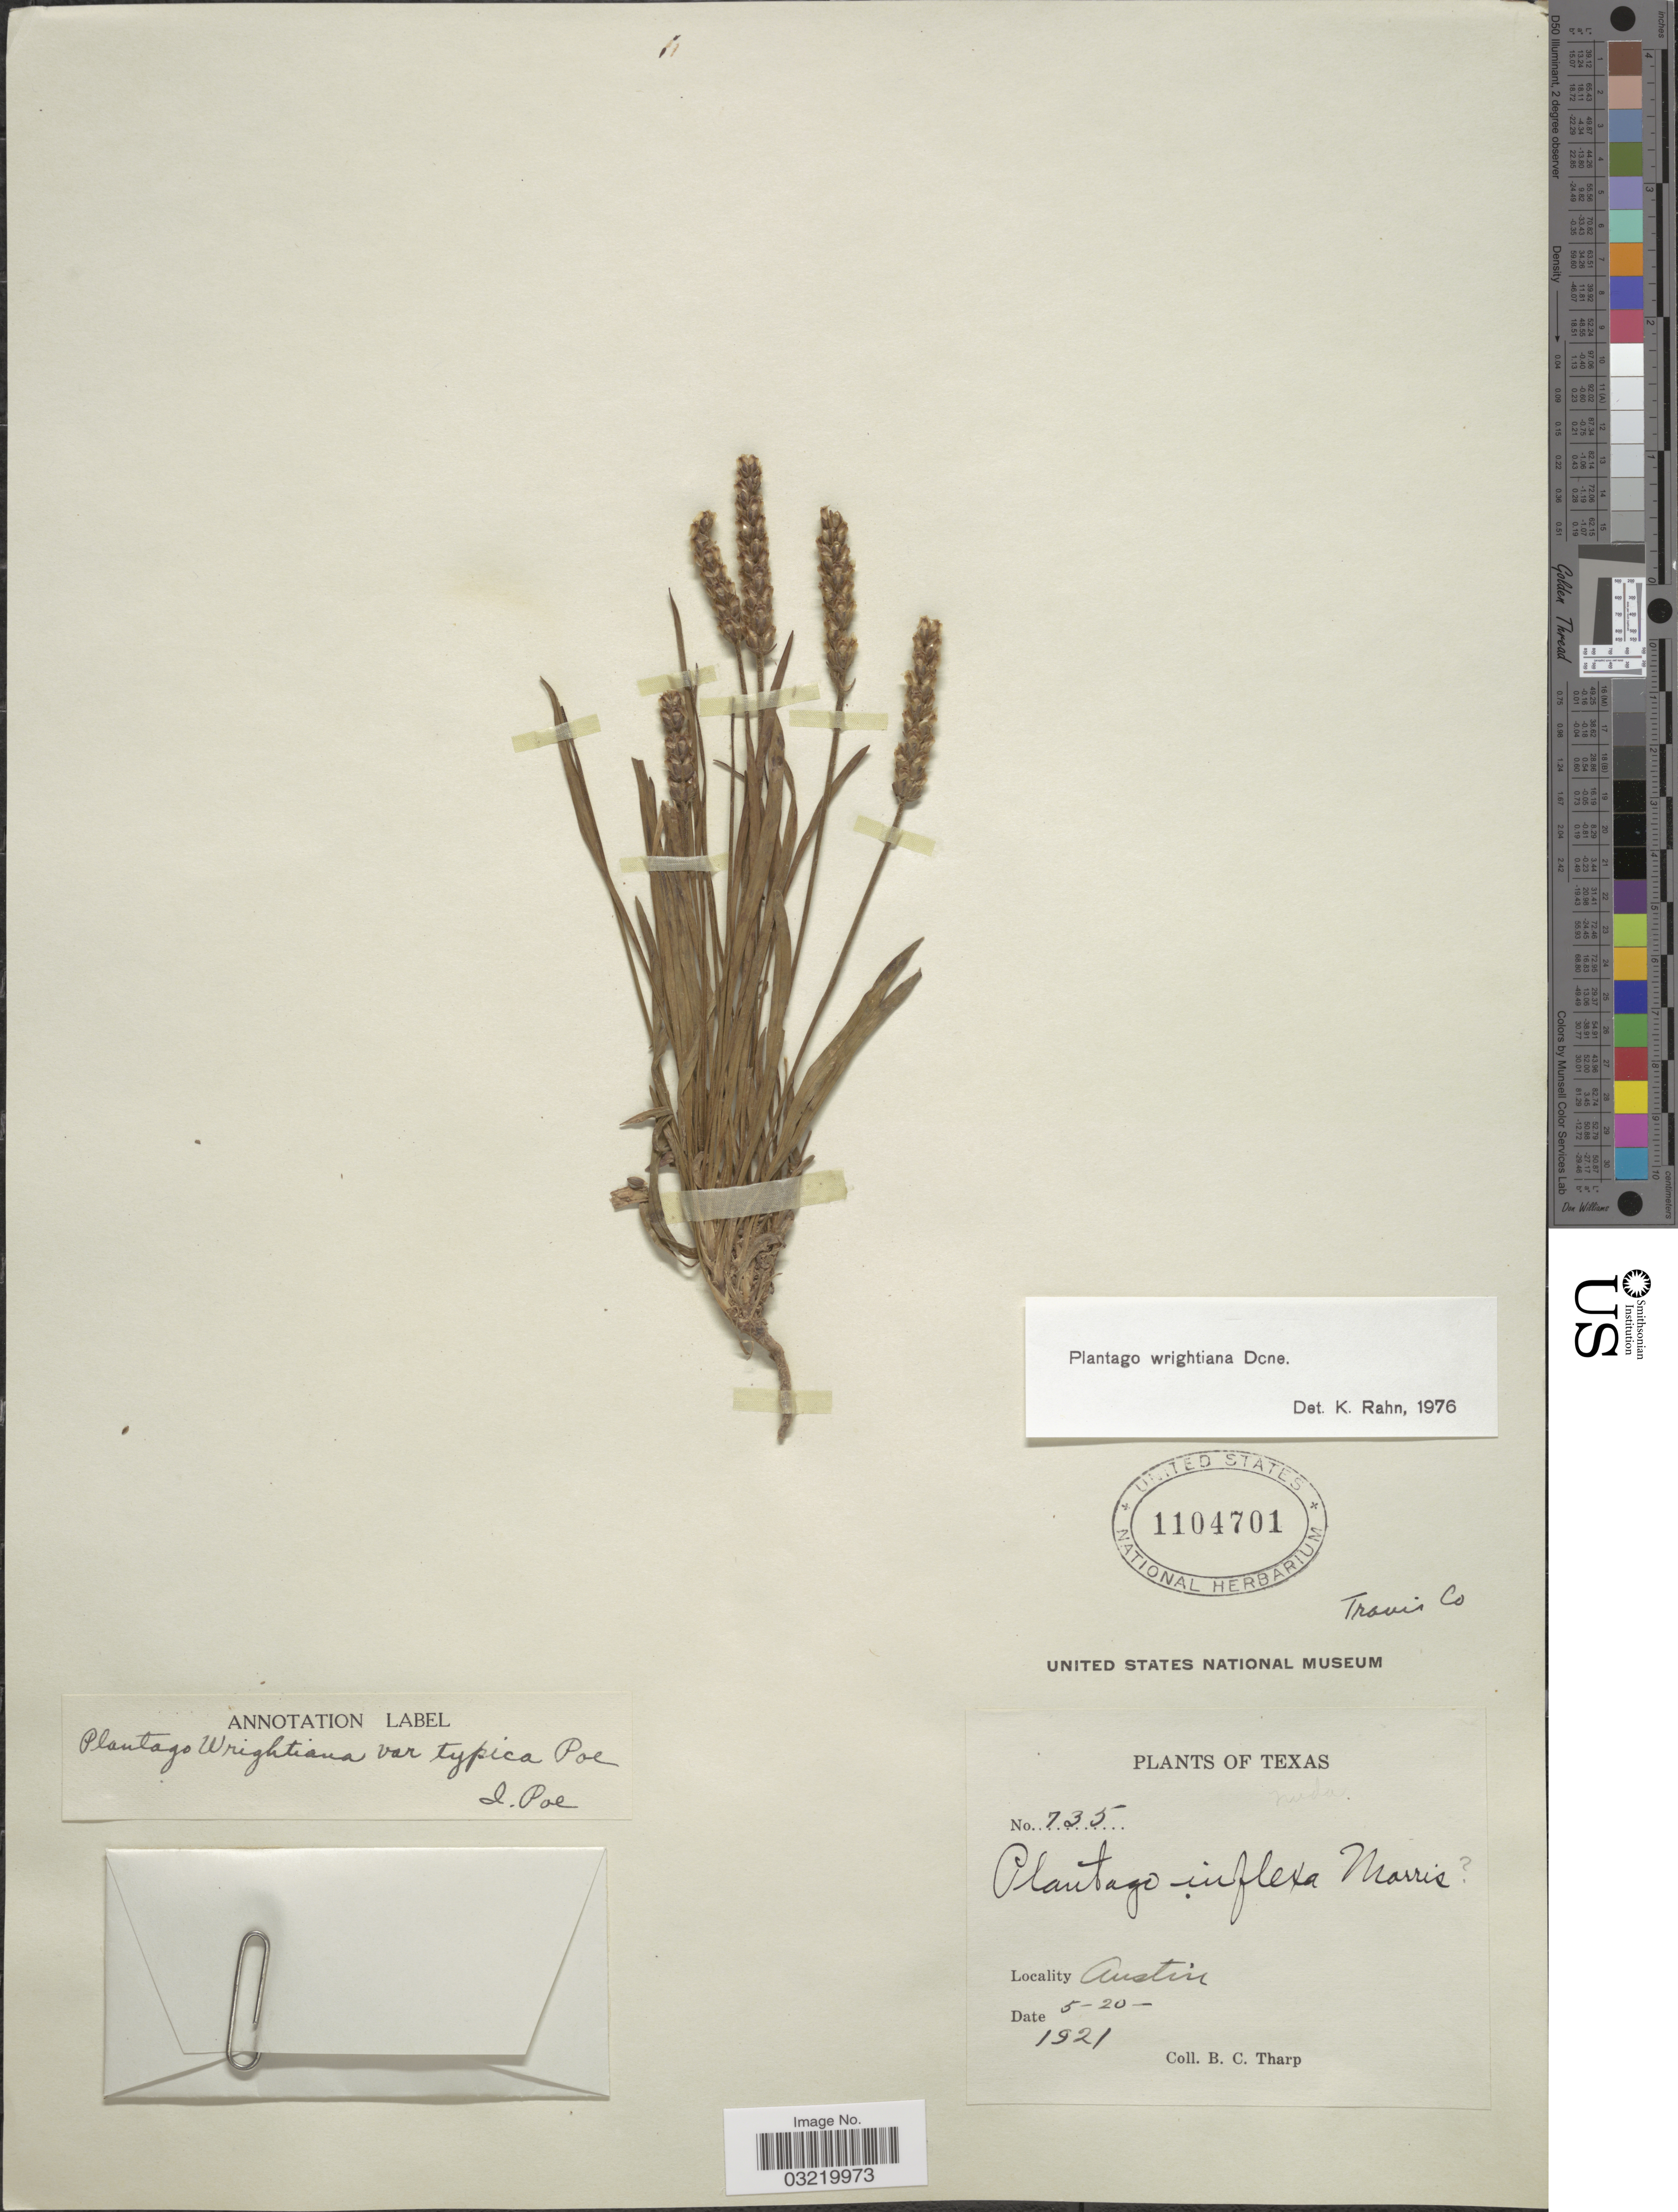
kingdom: Plantae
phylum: Tracheophyta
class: Magnoliopsida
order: Lamiales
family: Plantaginaceae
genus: Plantago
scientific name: Plantago wrightiana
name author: Decne. ex A. DC.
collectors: B. C. Tharp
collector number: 735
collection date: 1921-05-20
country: United States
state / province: Texas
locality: Travis Co. Austin.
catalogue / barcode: US 1104701